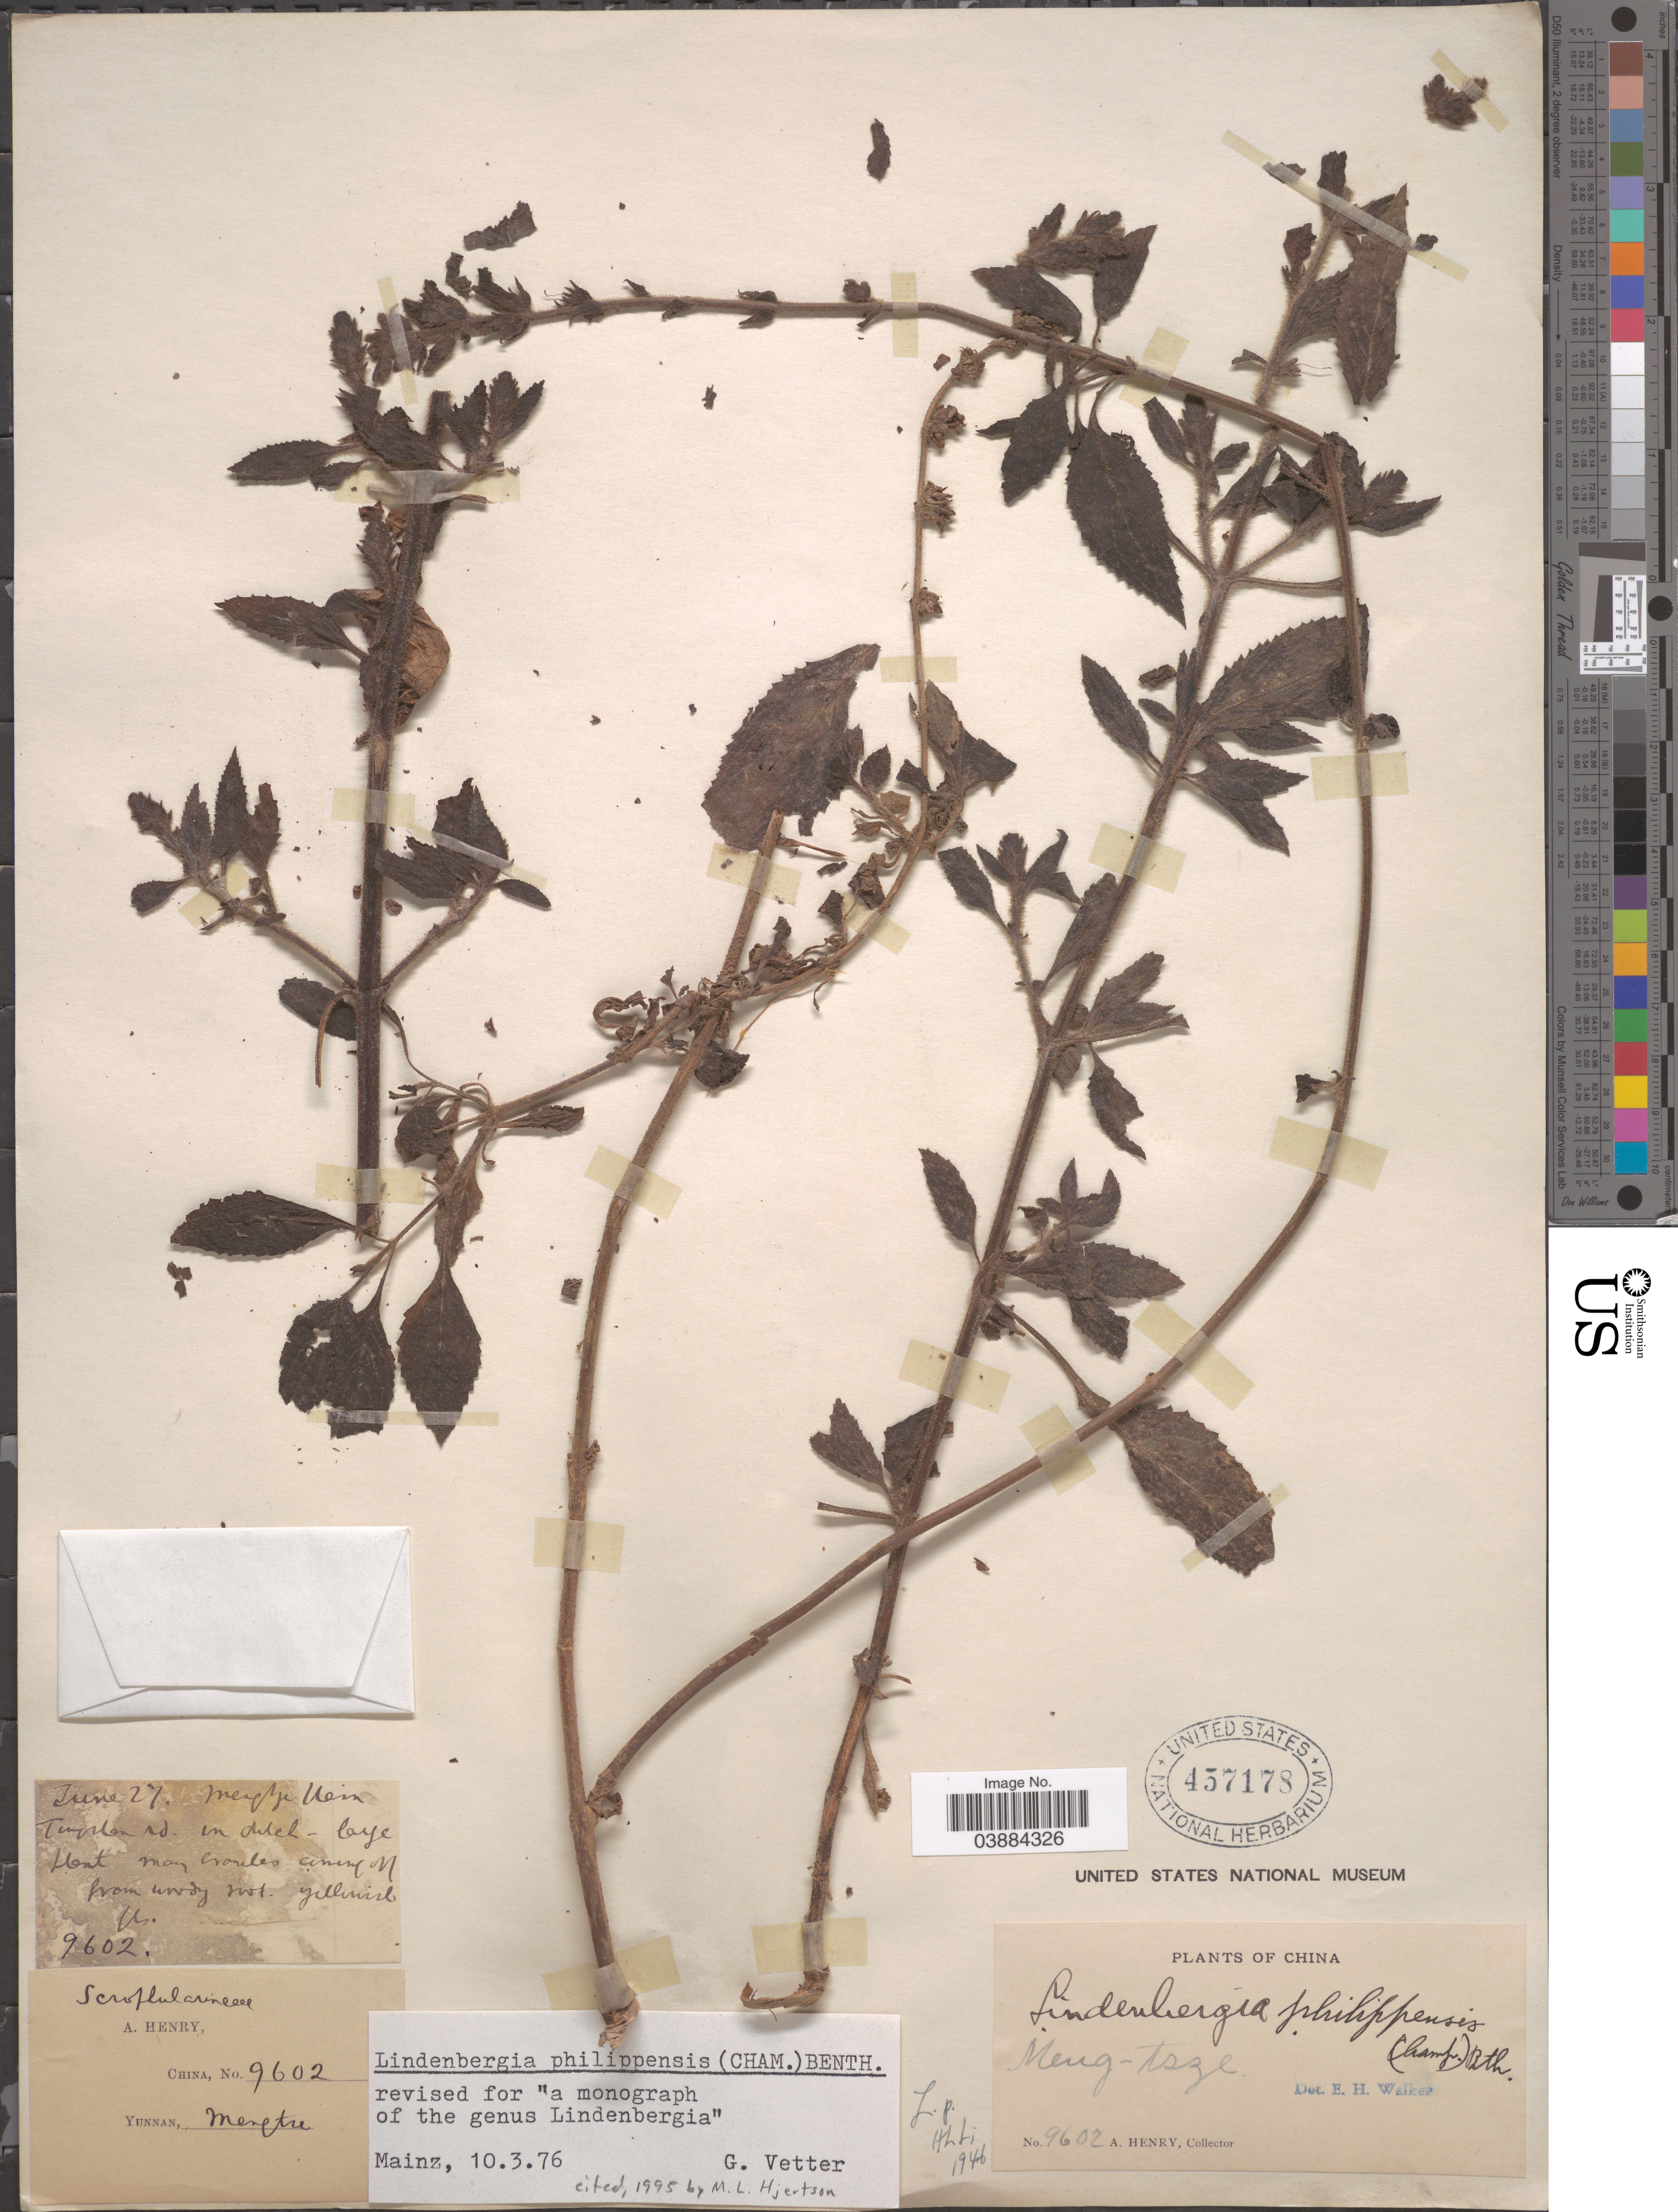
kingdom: Plantae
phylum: Tracheophyta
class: Magnoliopsida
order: Lamiales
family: Orobanchaceae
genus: Lindenbergia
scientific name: Lindenbergia philippensis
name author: (Cham. & Schltdl.) Benth.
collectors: A. Henry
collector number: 9602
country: China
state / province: Yunnan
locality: Meng-tsze.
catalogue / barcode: US 457178